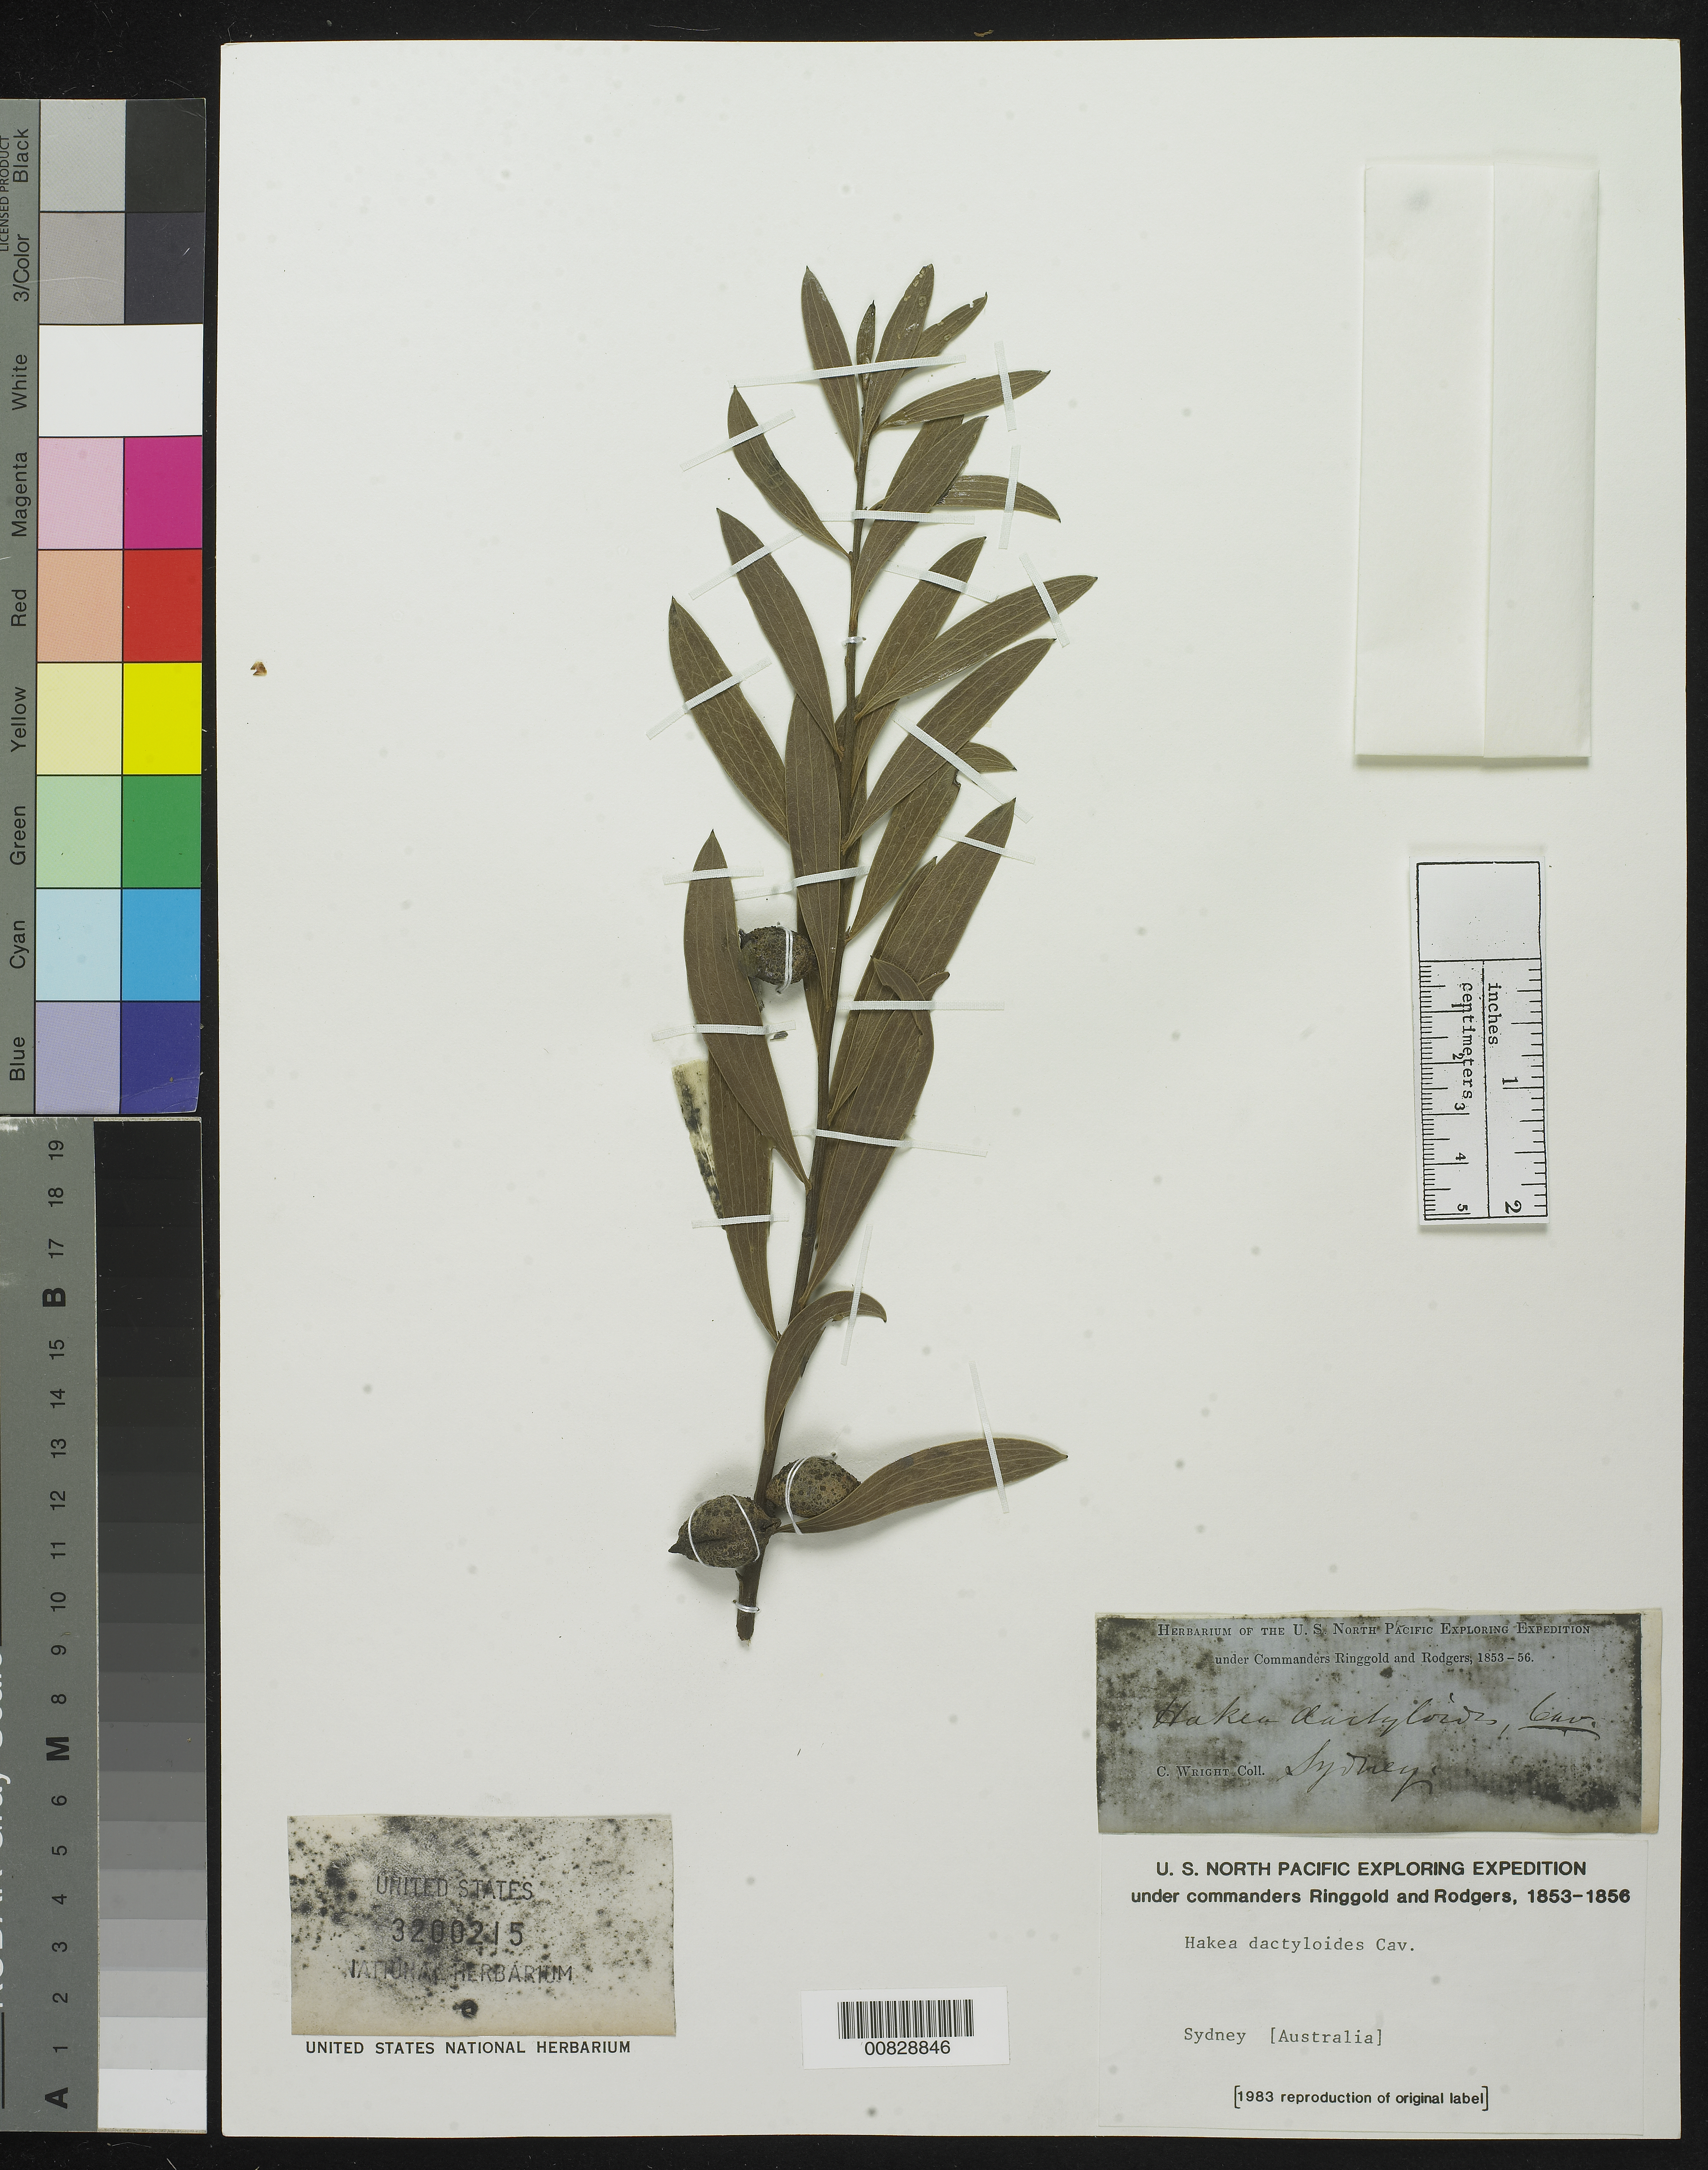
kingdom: Plantae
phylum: Tracheophyta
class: Magnoliopsida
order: Proteales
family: Proteaceae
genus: Hakea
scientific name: Hakea dactyloides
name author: (Gaertn.) Cav.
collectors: C. Wright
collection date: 1853/1856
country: Australia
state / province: New South Wales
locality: Sydney.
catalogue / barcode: US 3200215